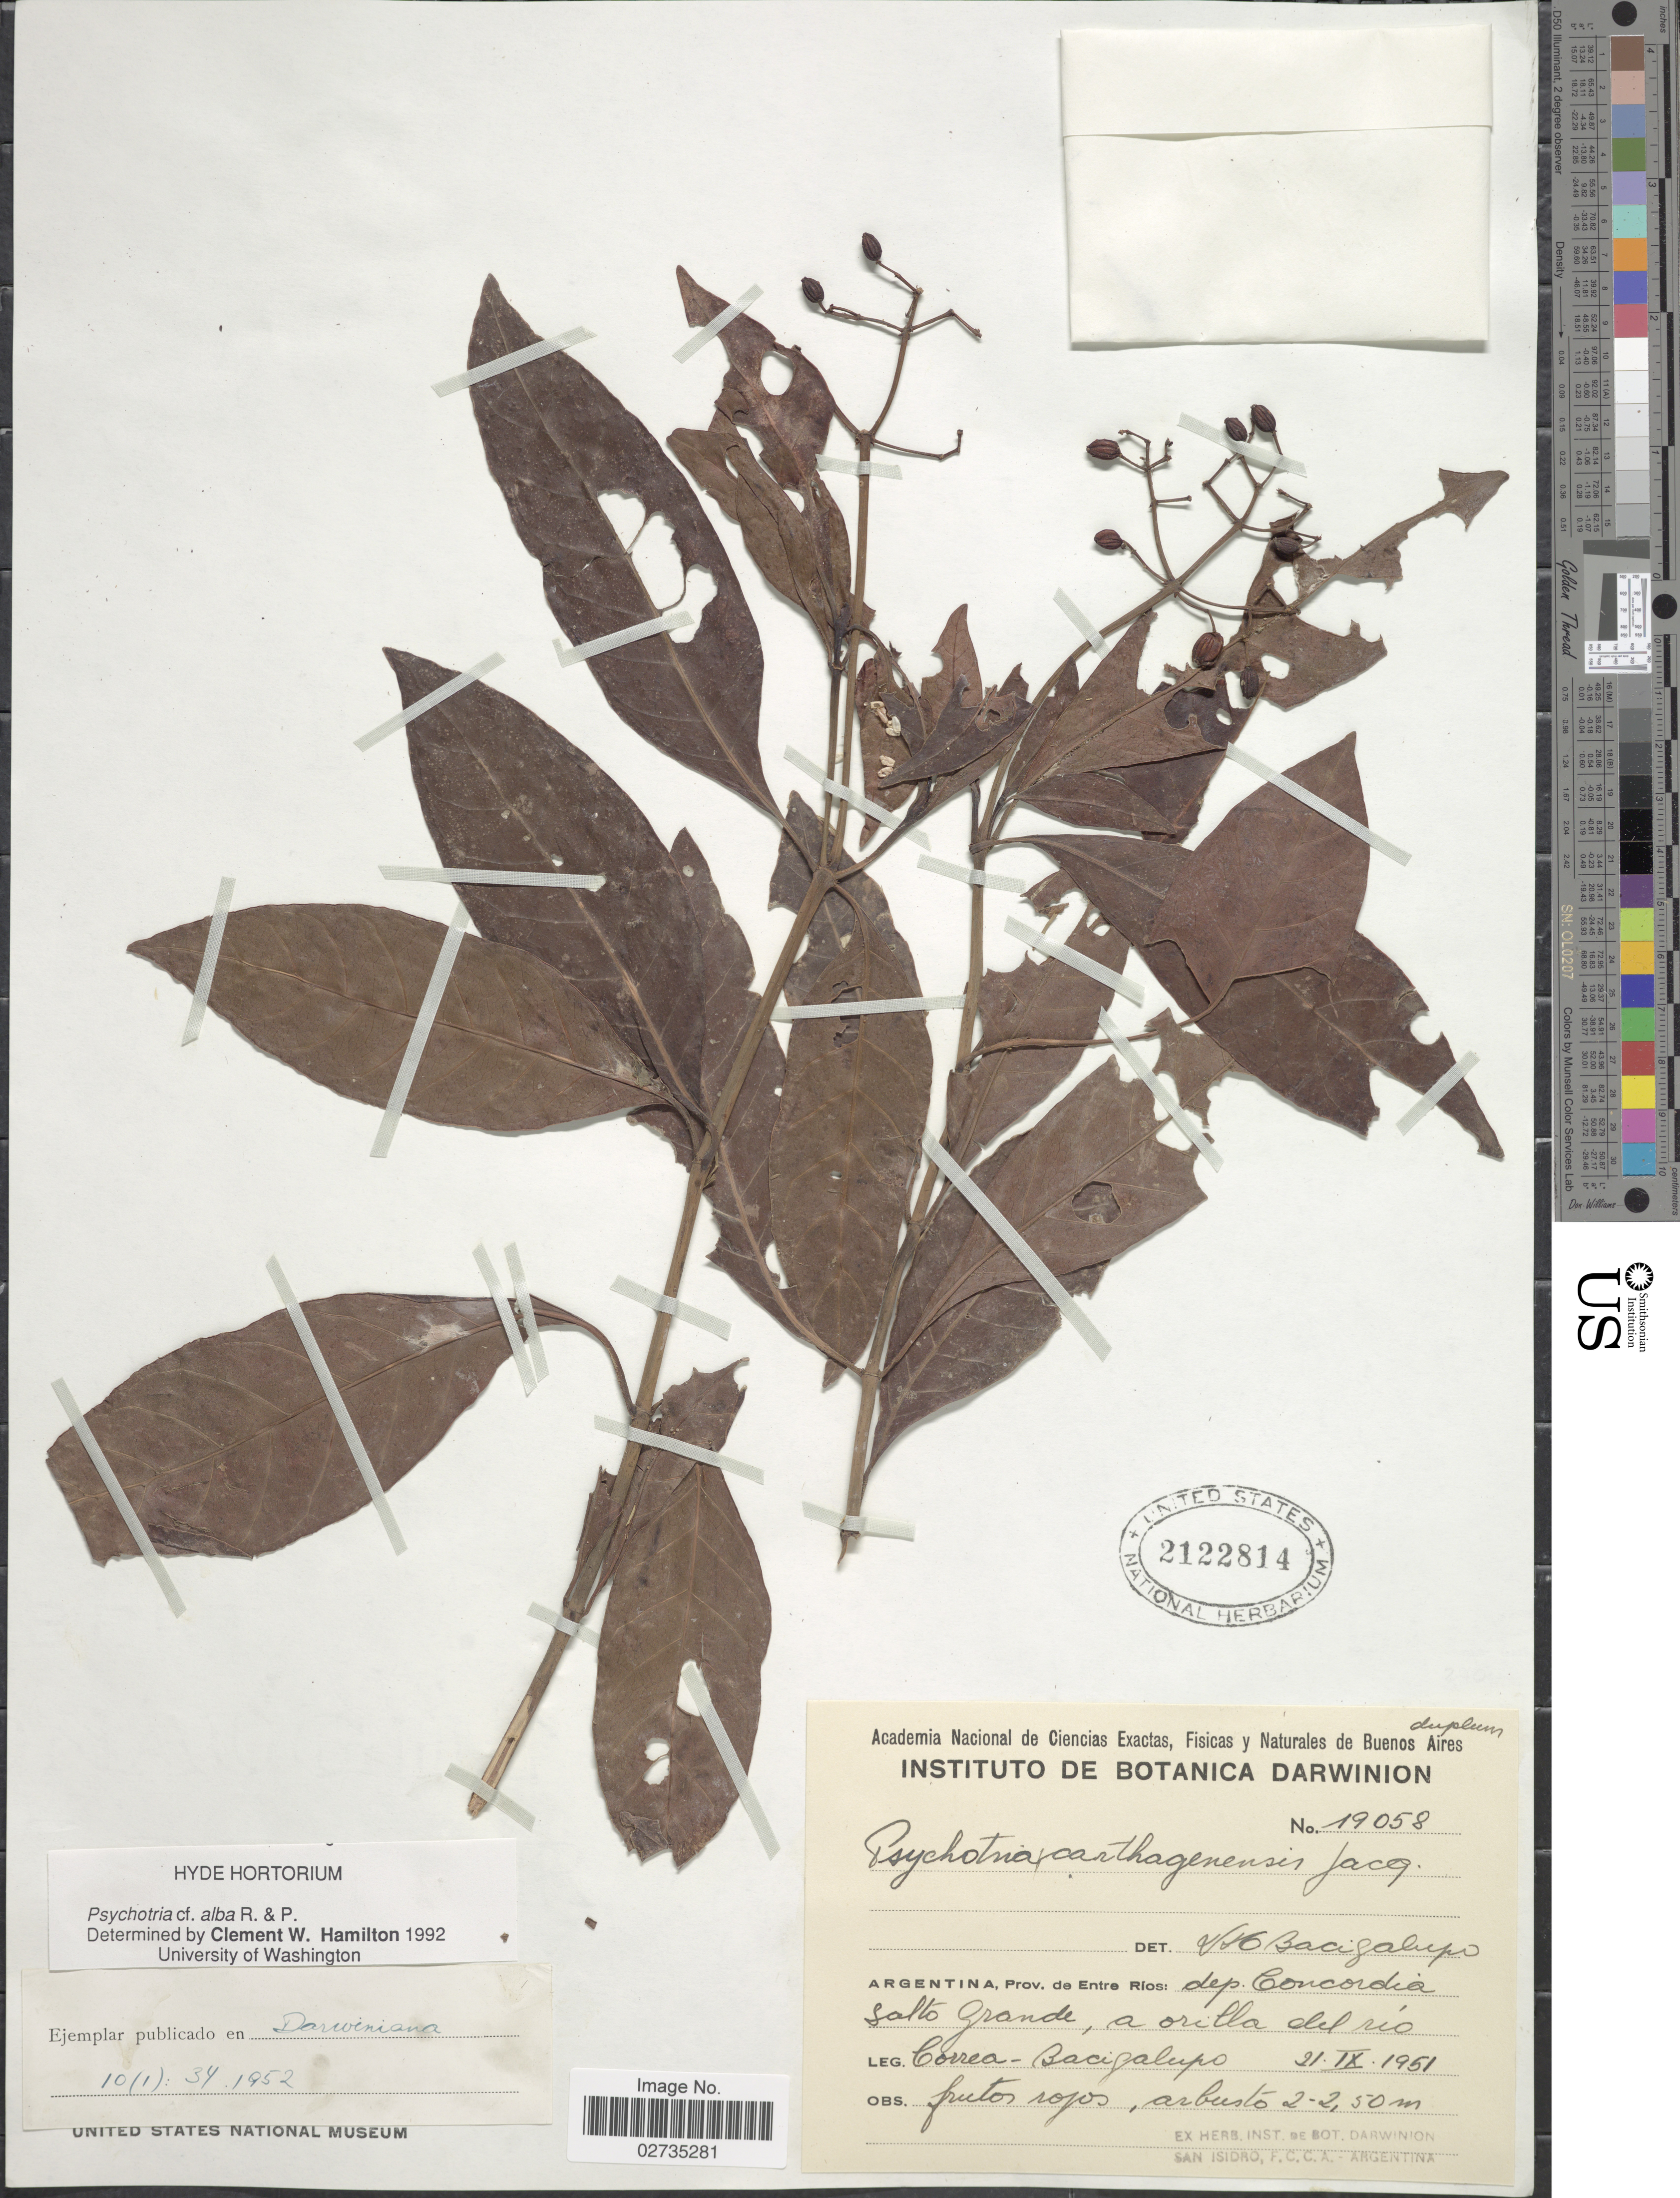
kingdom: Plantae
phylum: Tracheophyta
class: Magnoliopsida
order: Gentianales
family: Rubiaceae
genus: Psychotria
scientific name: Psychotria alba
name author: Ruiz & Pav.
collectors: -. Correa & N. M. Bacigalupo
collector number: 19058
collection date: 1951-09-21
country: Argentina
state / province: Entre Rios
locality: Prov. de Entre Rios: Dep. Concordia, Salto Grande, a orilla del rio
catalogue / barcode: US 2122814